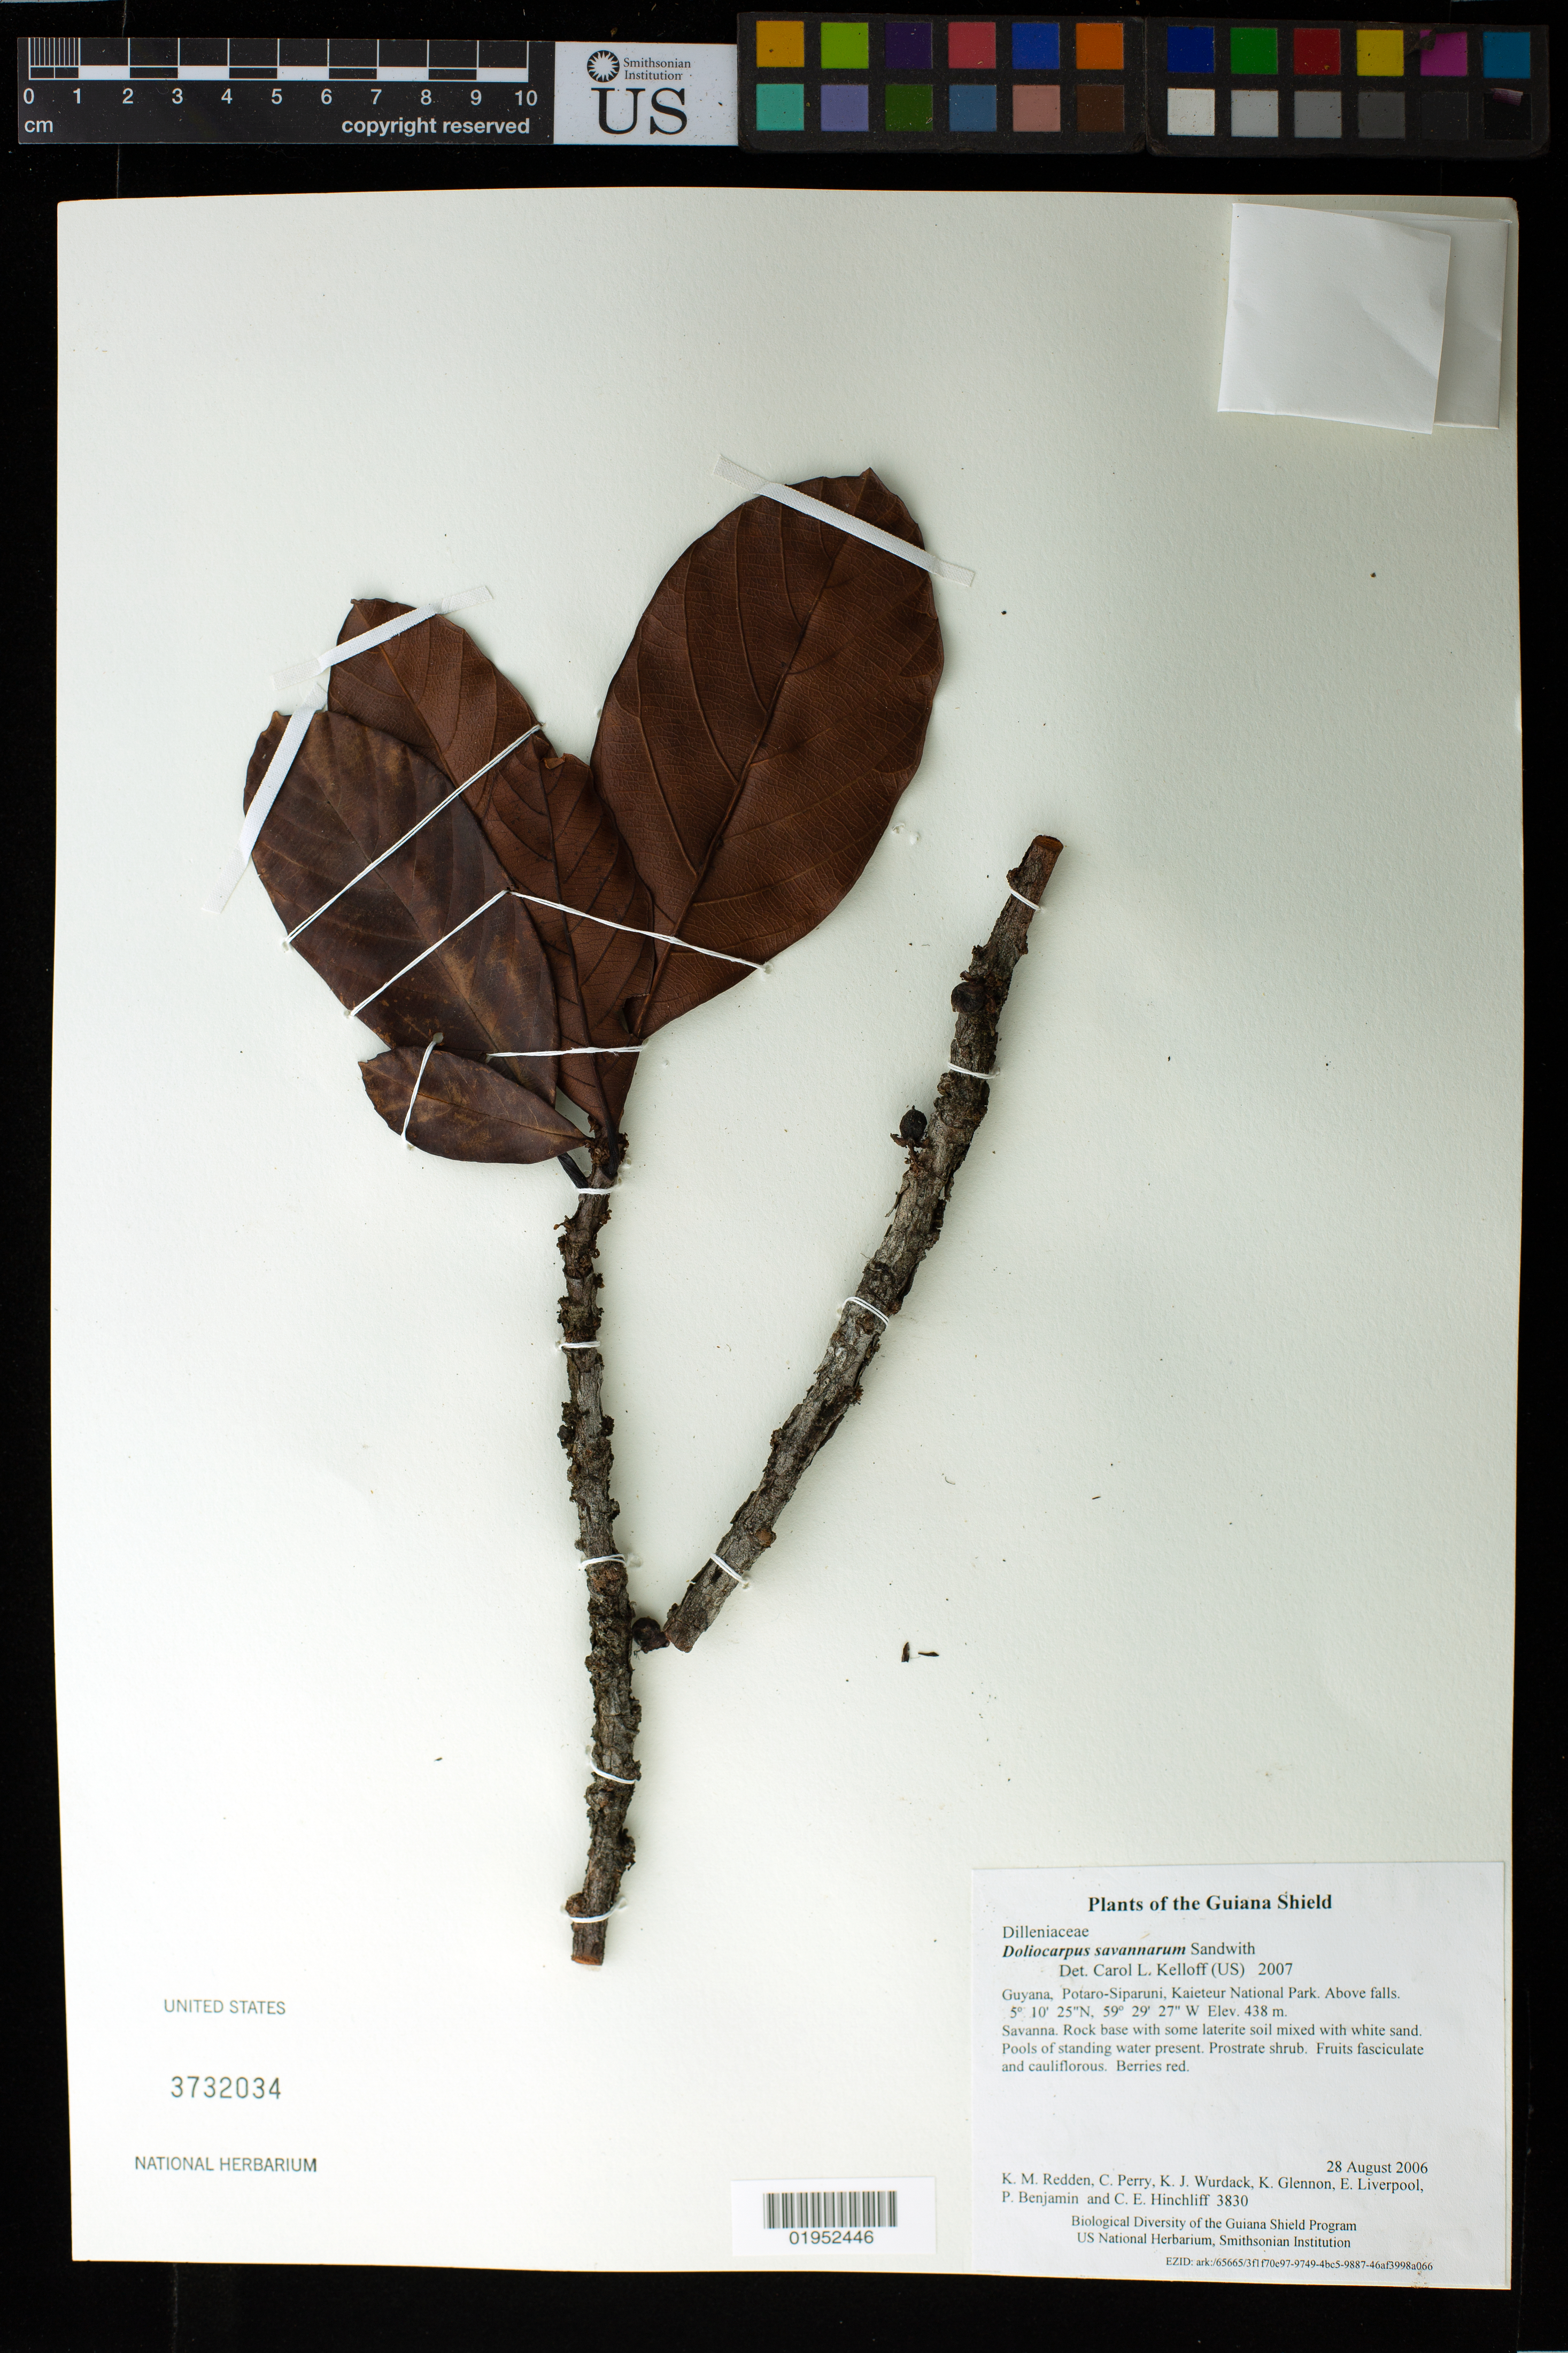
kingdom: Plantae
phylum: Tracheophyta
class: Magnoliopsida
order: Dilleniales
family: Dilleniaceae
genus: Doliocarpus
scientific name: Doliocarpus savannarum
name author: Sandwith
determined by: Kelloff, Carol L., (US), Smithsonian Institution - National Museum of Natural History (UNITED STATES)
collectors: K. M. Redden, C. Perry, K. Wurdack, K. Glennon, E. Liverpool, P. Benjamin & C. E. Hinchliff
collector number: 3830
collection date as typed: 28 August 2006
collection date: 2006-08-28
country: Guyana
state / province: Potaro-Siparuni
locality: Kaieteur National Park. Above falls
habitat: Savanna. Rock base with some laterite soil mixed with white sand. Pools of standing water present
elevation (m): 438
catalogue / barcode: US 3732034